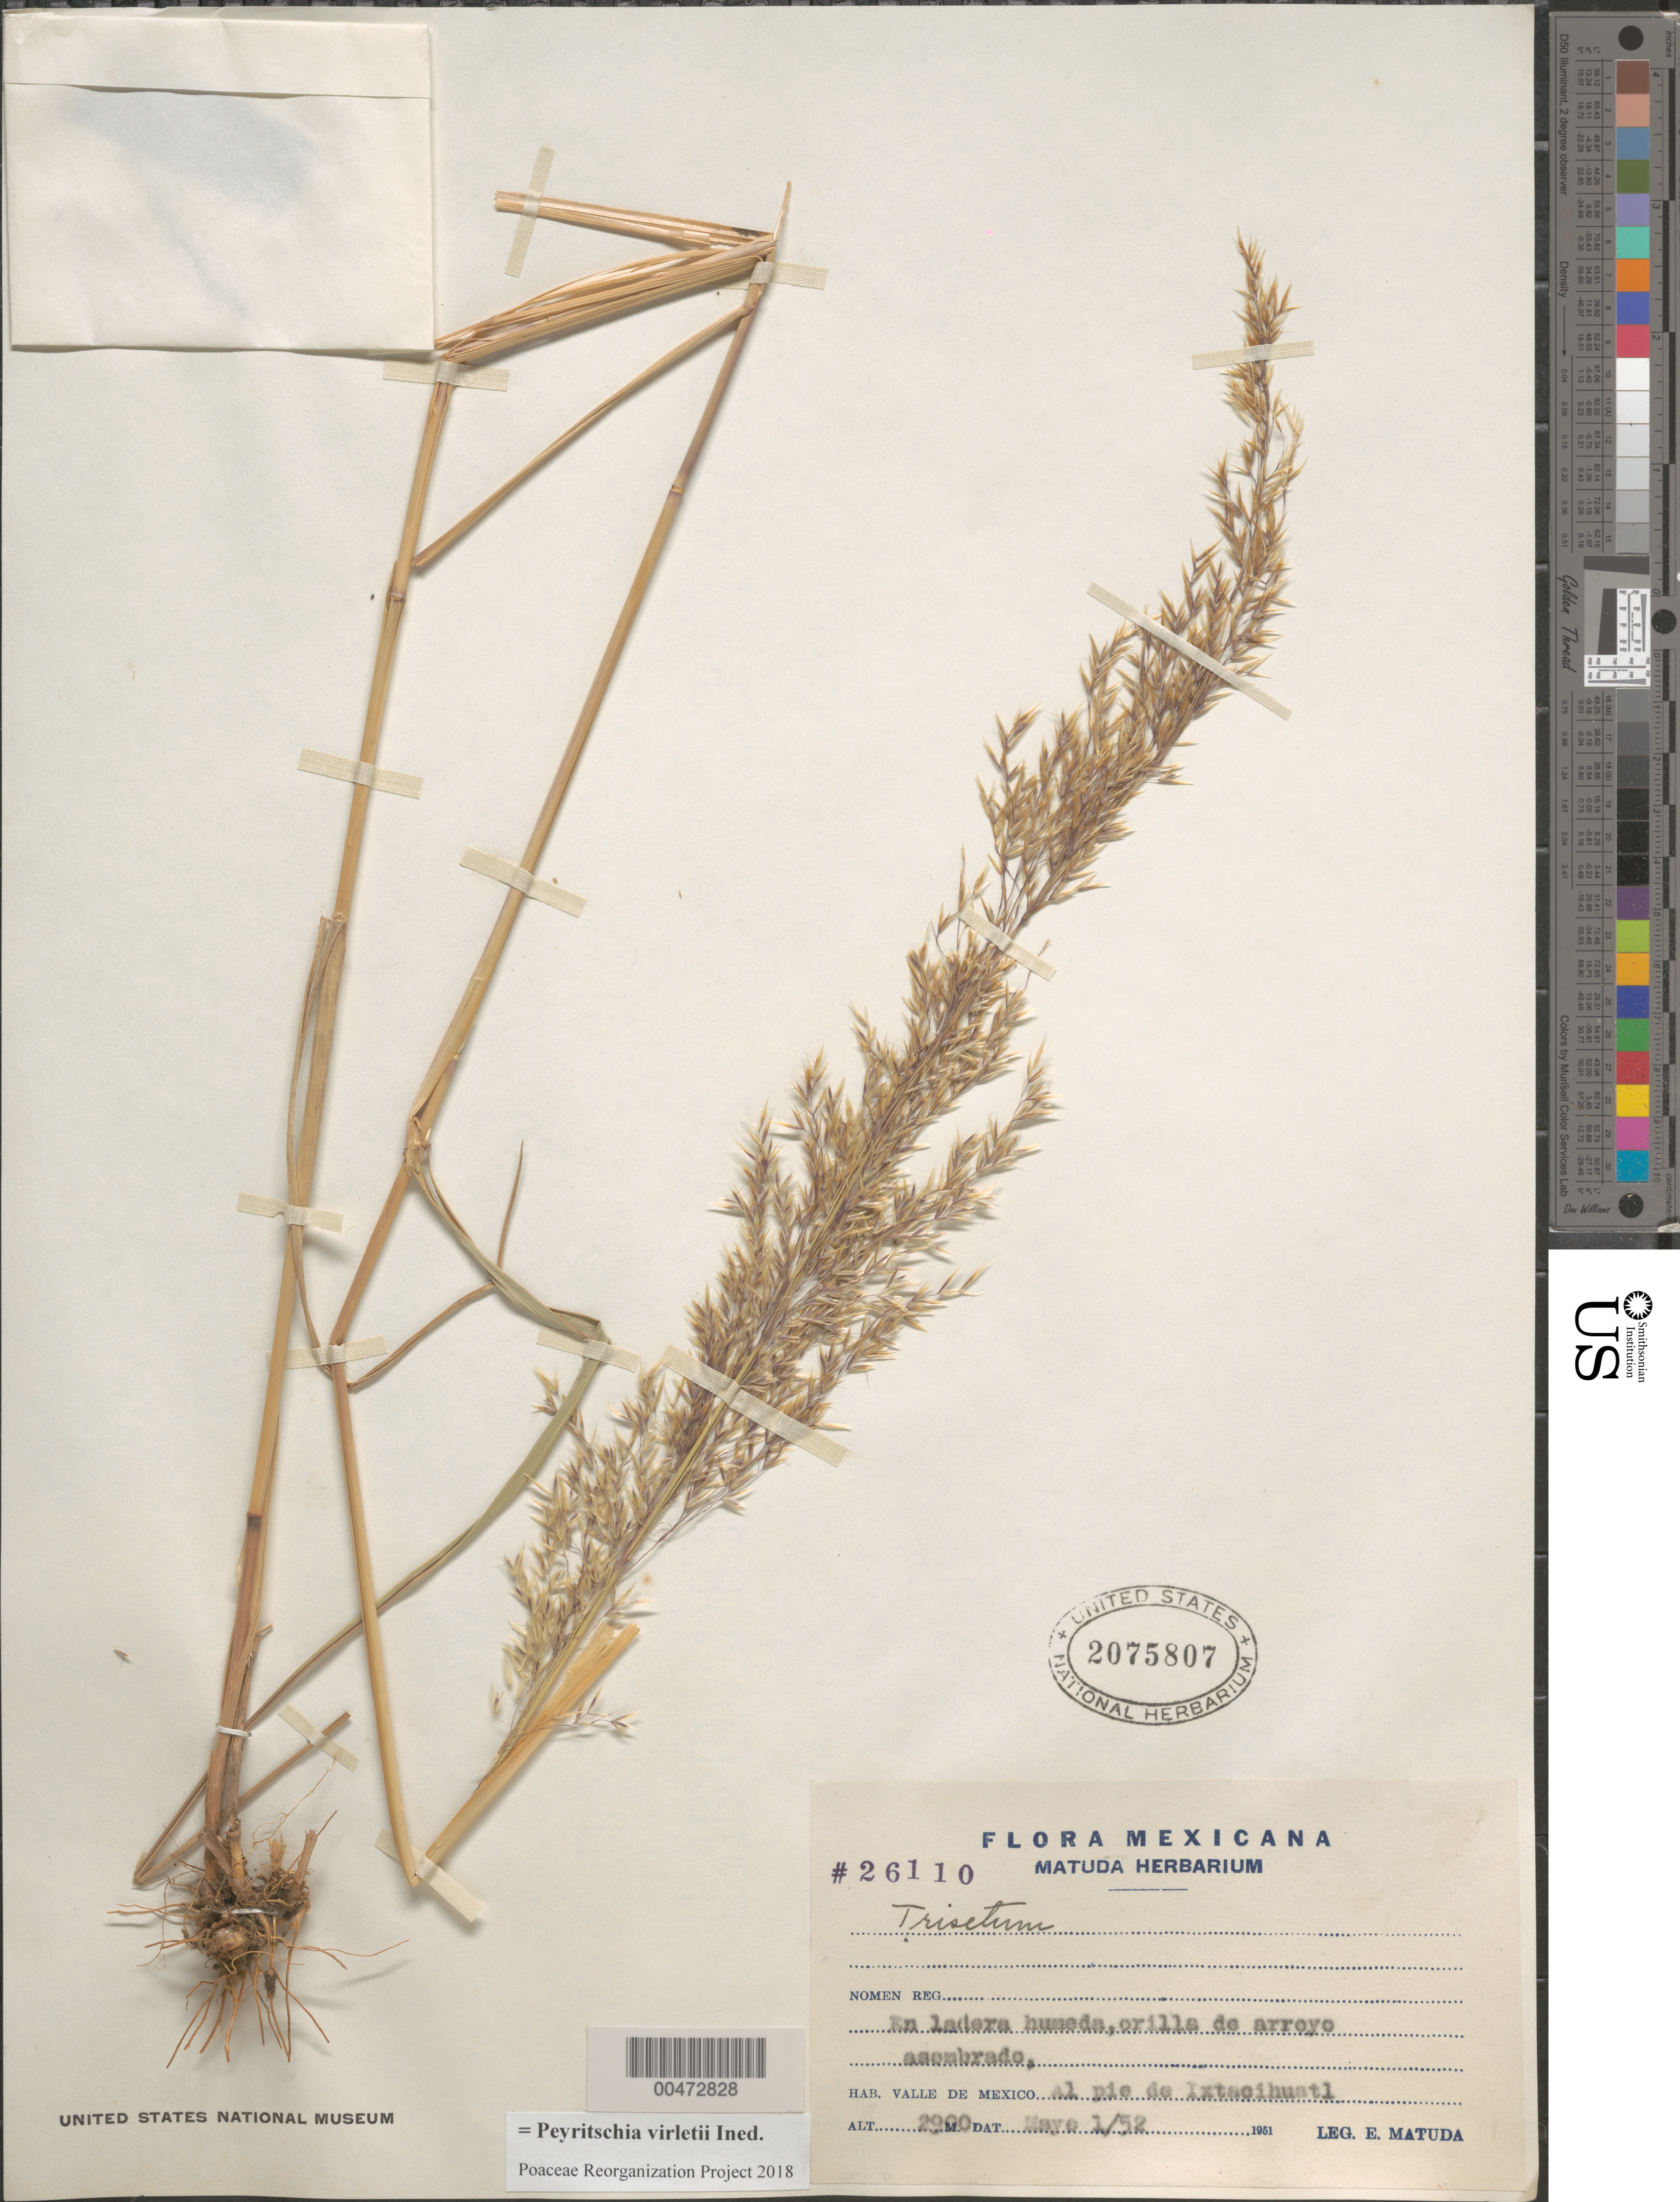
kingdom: Plantae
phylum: Tracheophyta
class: Liliopsida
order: Poales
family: Poaceae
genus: Peyritschia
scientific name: Peyritschia virletii ined.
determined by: Poaceae Reorganization Project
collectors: E. Matuda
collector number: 26110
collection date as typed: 1 May 1952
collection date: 1952-05-01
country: Mexico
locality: Valley of Mexico, foot of Ixtaccihuatl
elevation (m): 2900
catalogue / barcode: US 2075807